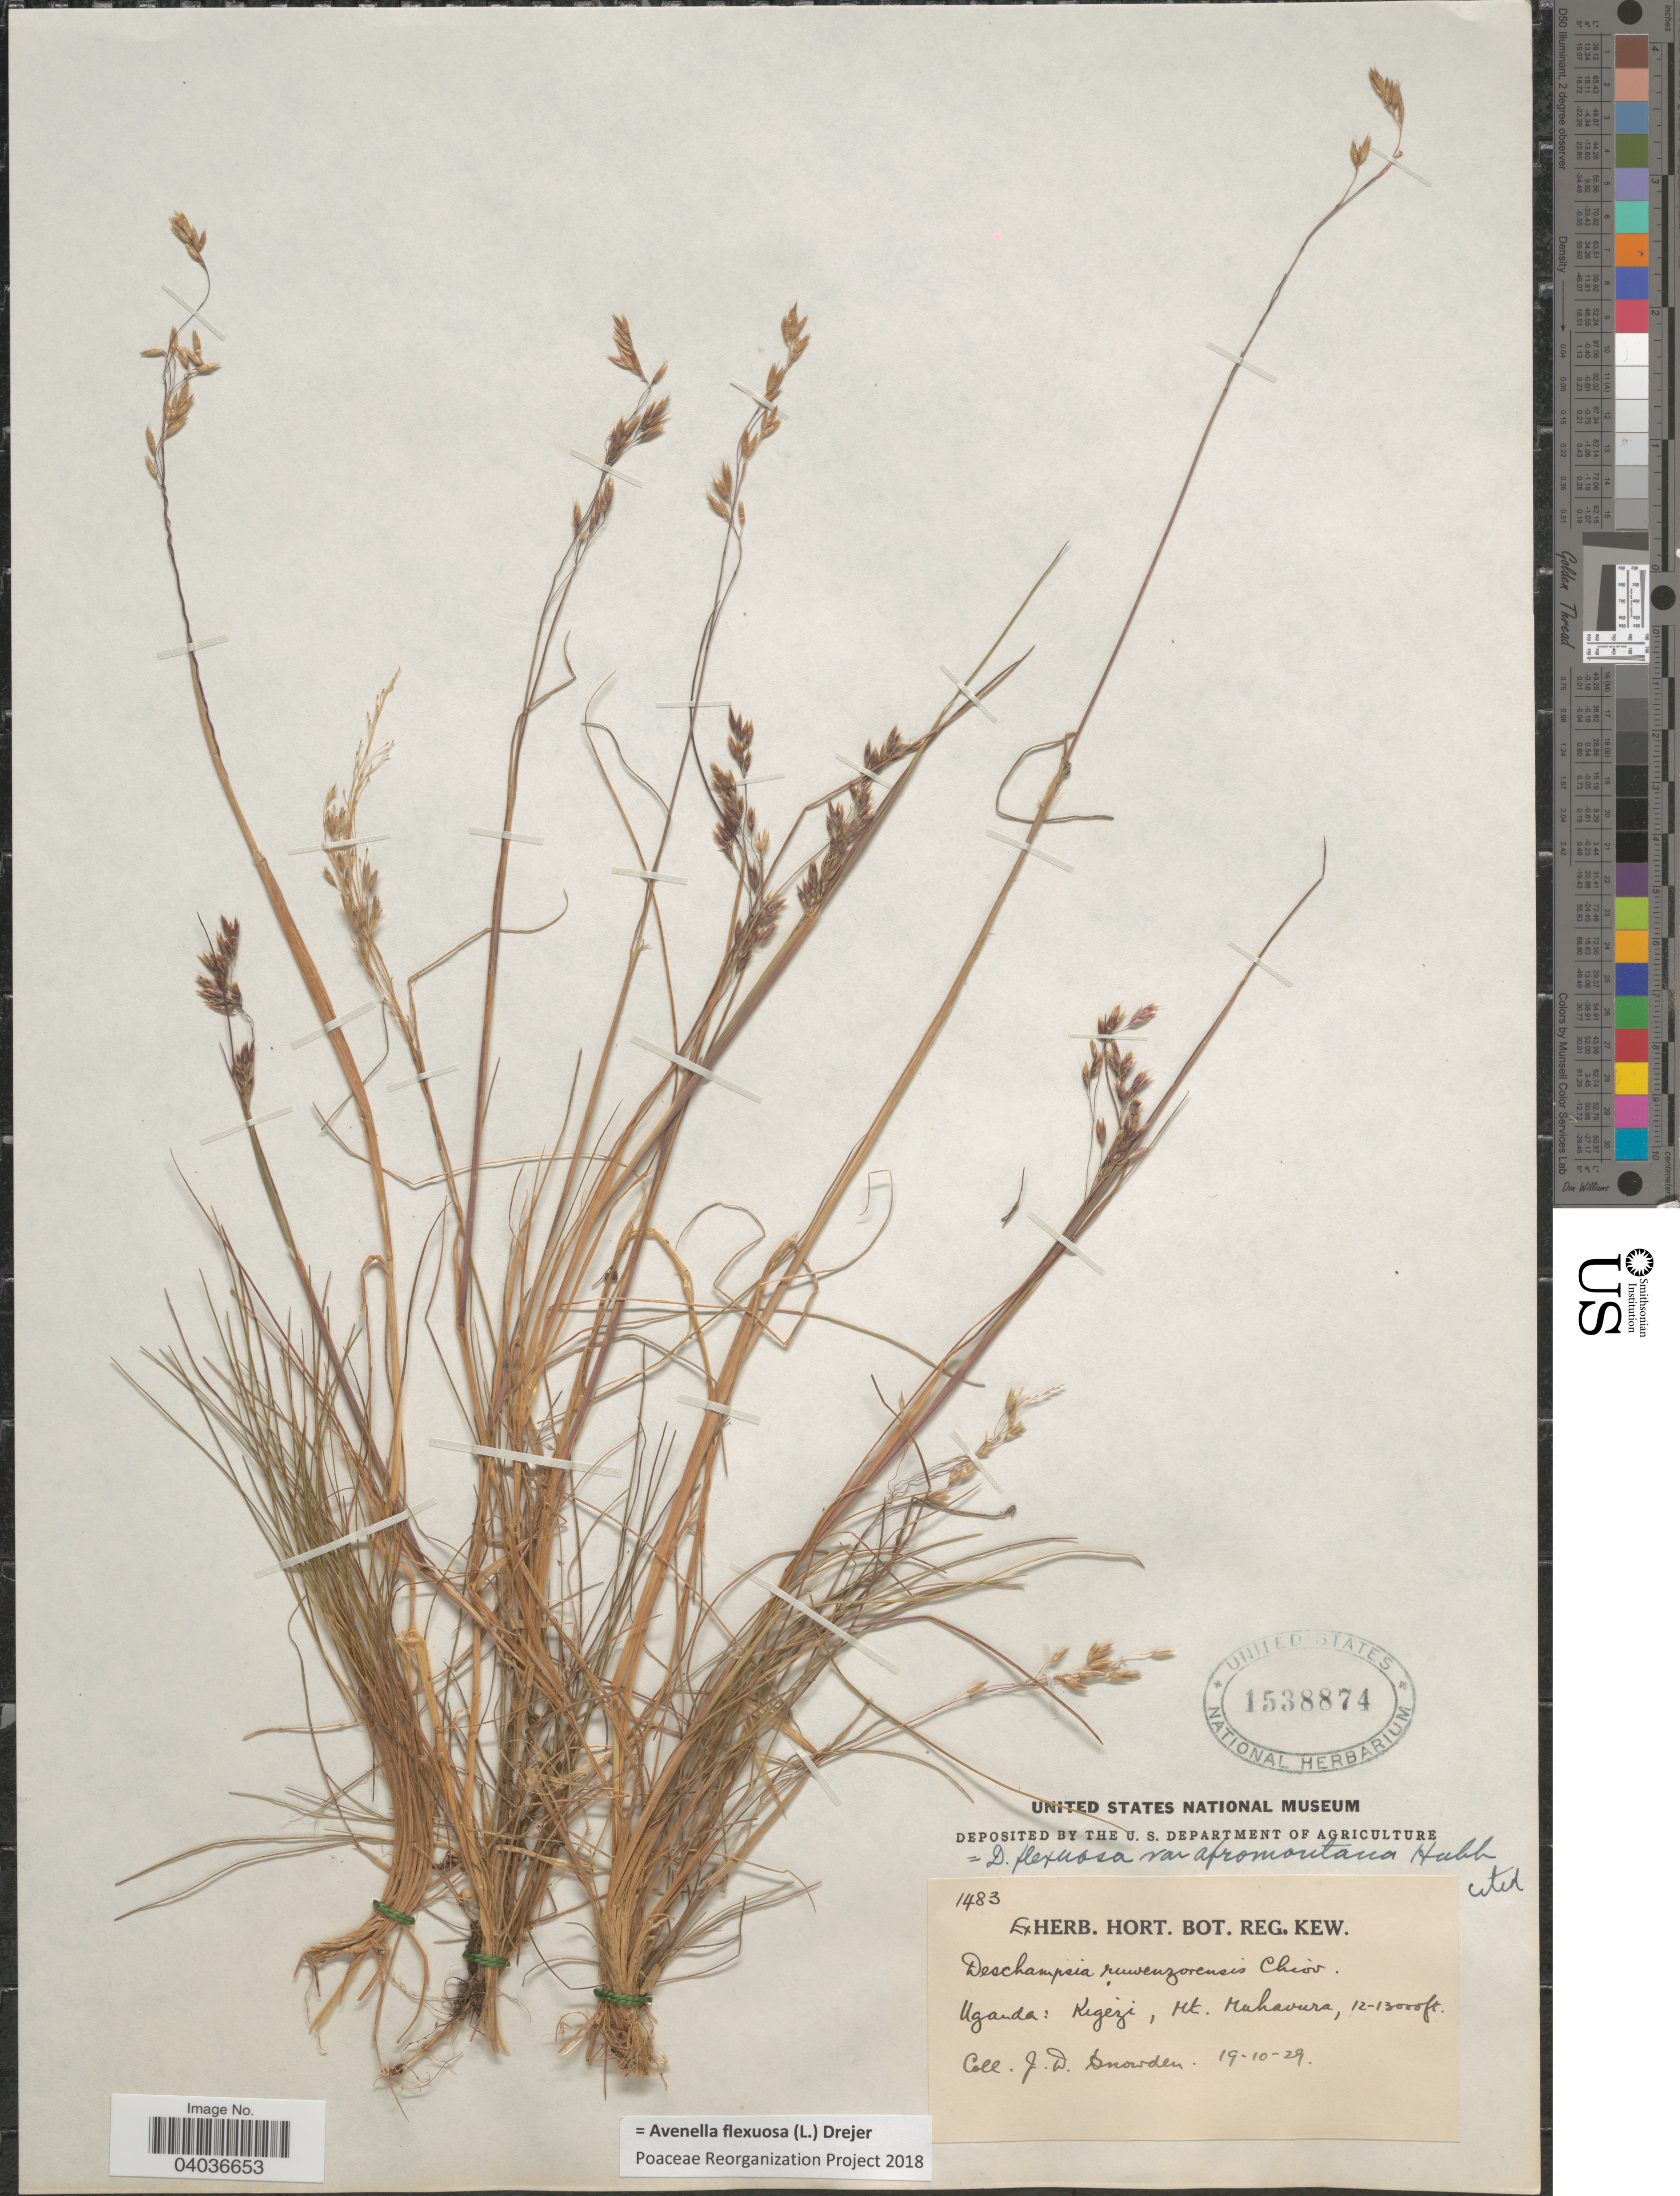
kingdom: Plantae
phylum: Tracheophyta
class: Liliopsida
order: Poales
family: Poaceae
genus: Avenella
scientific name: Avenella flexuosa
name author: (L.) Drejer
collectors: J. Snowden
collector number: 1483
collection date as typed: Transcribed d/m/y: 19/10/29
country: Uganda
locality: Kigezi, Mt. Mahavura.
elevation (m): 3658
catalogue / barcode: US 1538874